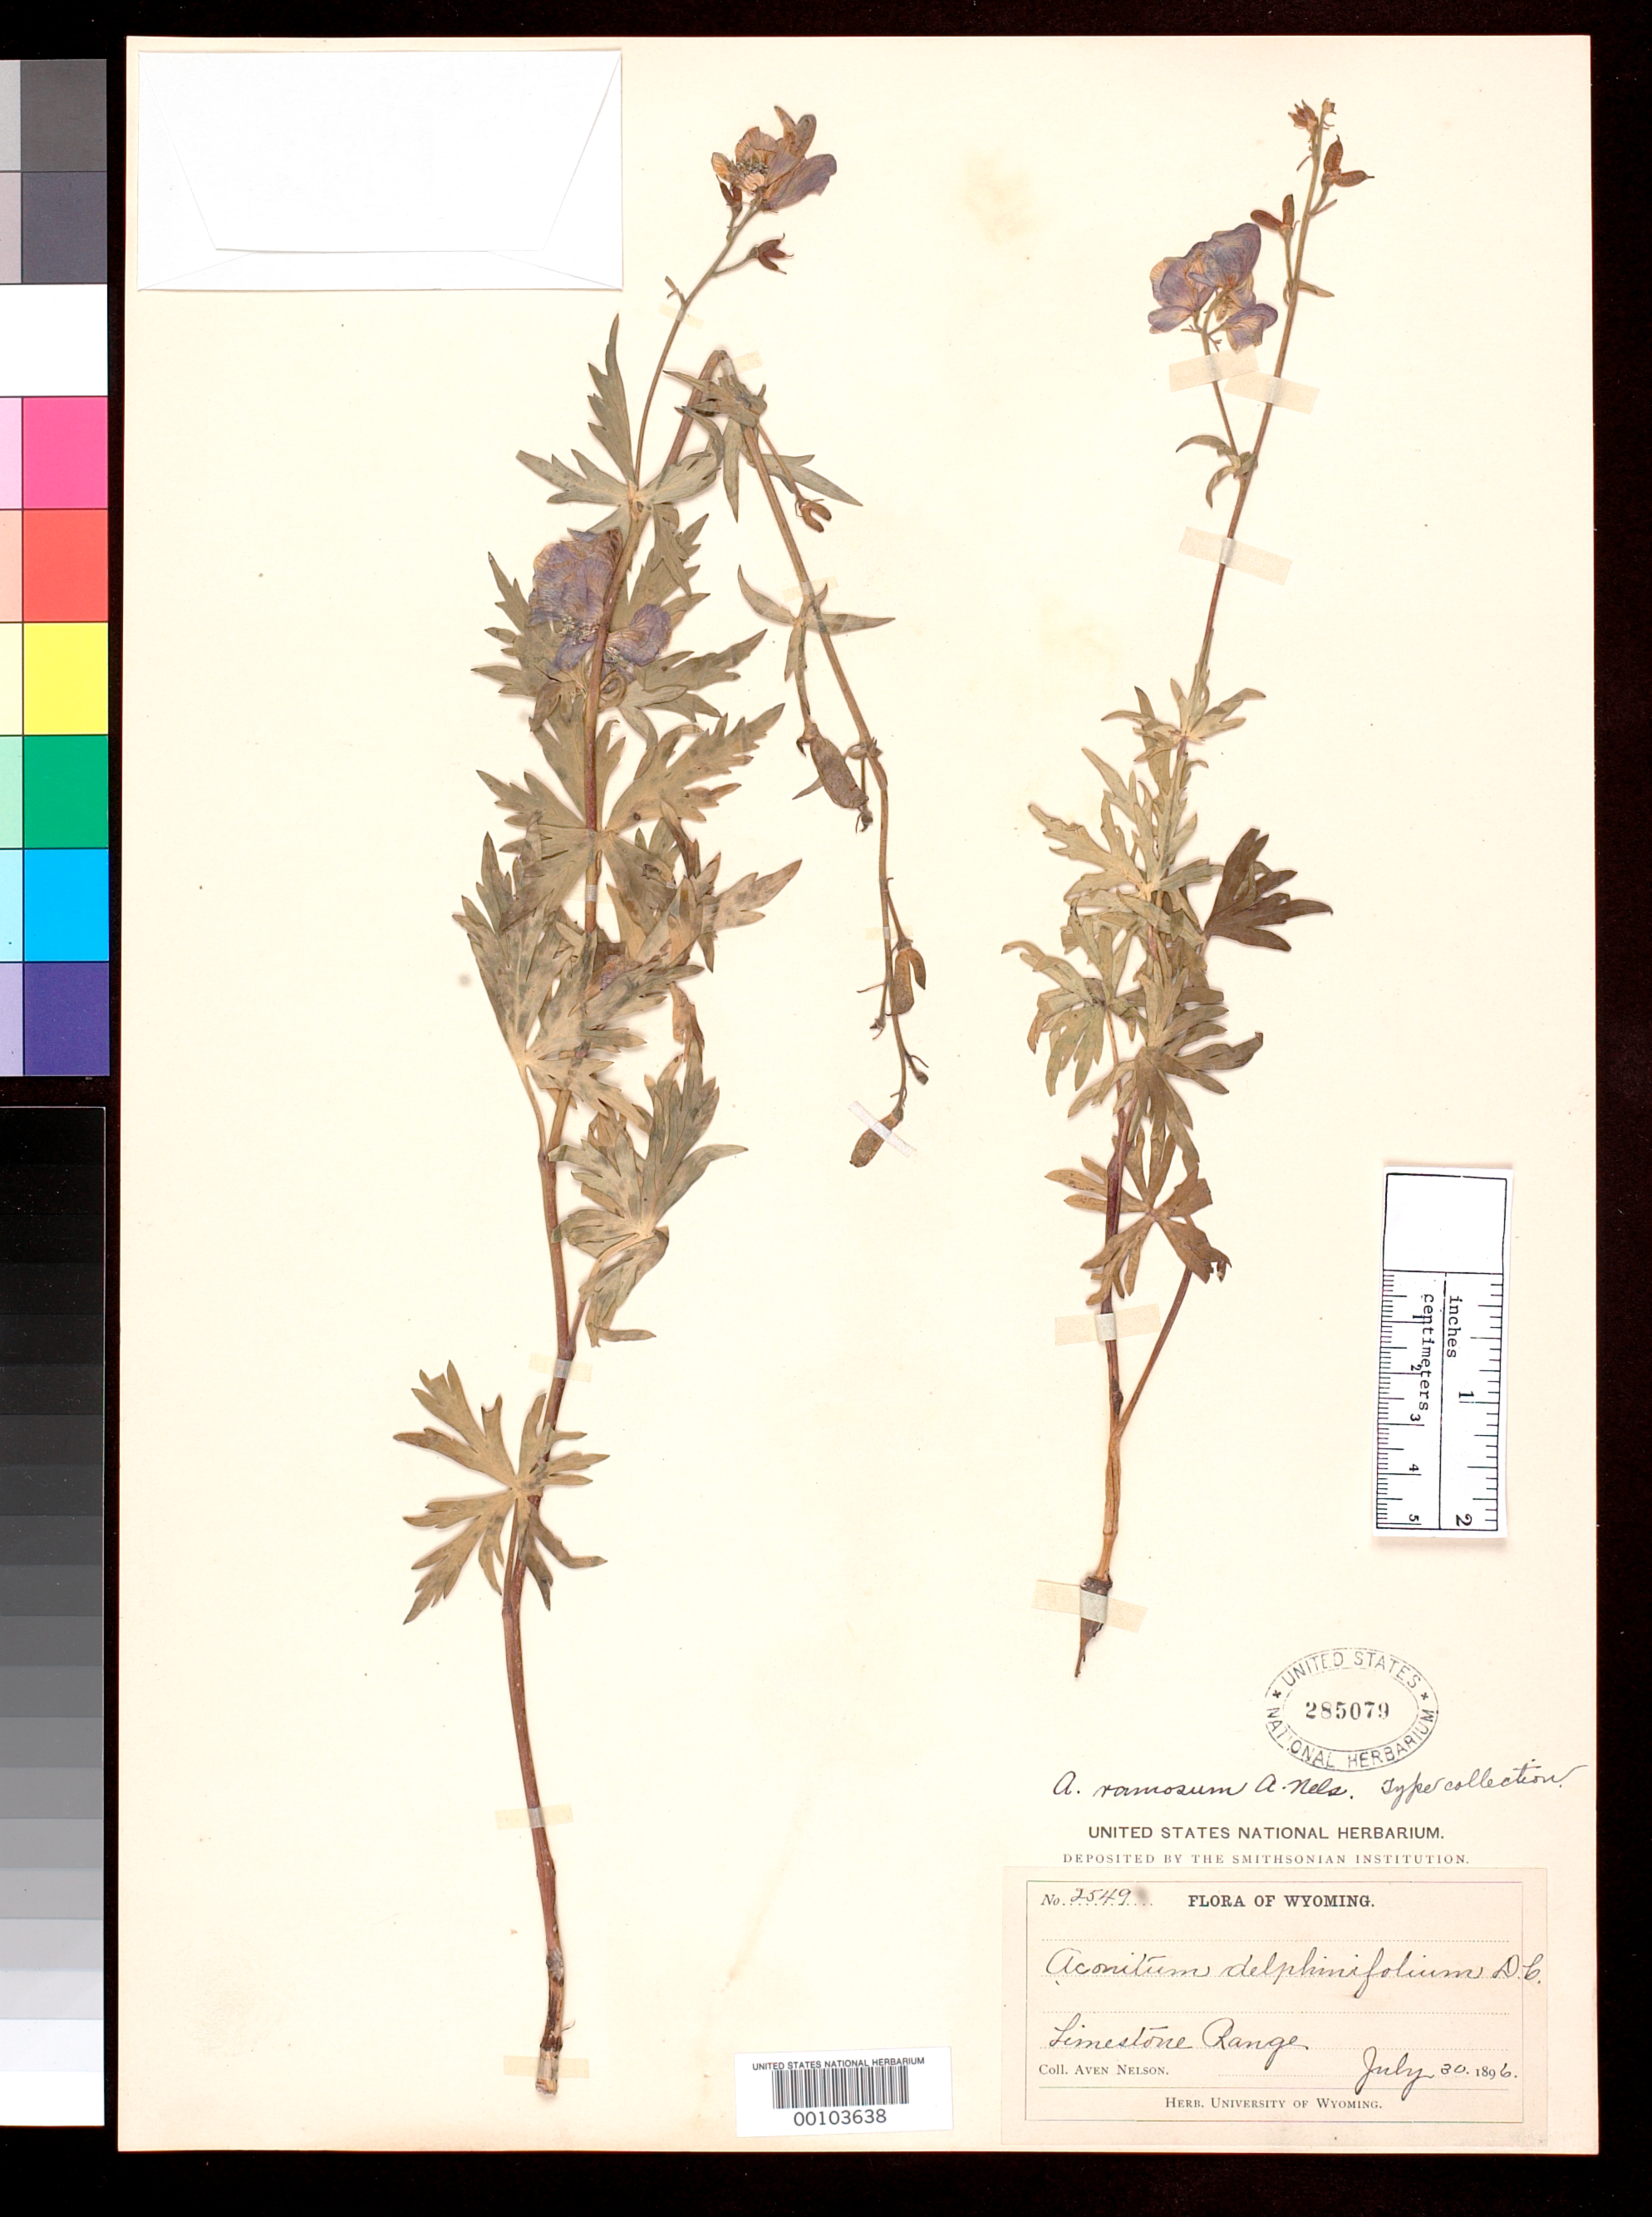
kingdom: Plantae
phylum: Tracheophyta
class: Magnoliopsida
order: Ranunculales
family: Ranunculaceae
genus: Aconitum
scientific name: Aconitum ramosum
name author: A. Nelson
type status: Type Collection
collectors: A. Nelson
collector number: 2549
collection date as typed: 30 Jul 1897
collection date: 1897-07-30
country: United States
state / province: Wyoming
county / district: Weston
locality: Black Hills, Limestone Range.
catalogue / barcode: US 285079